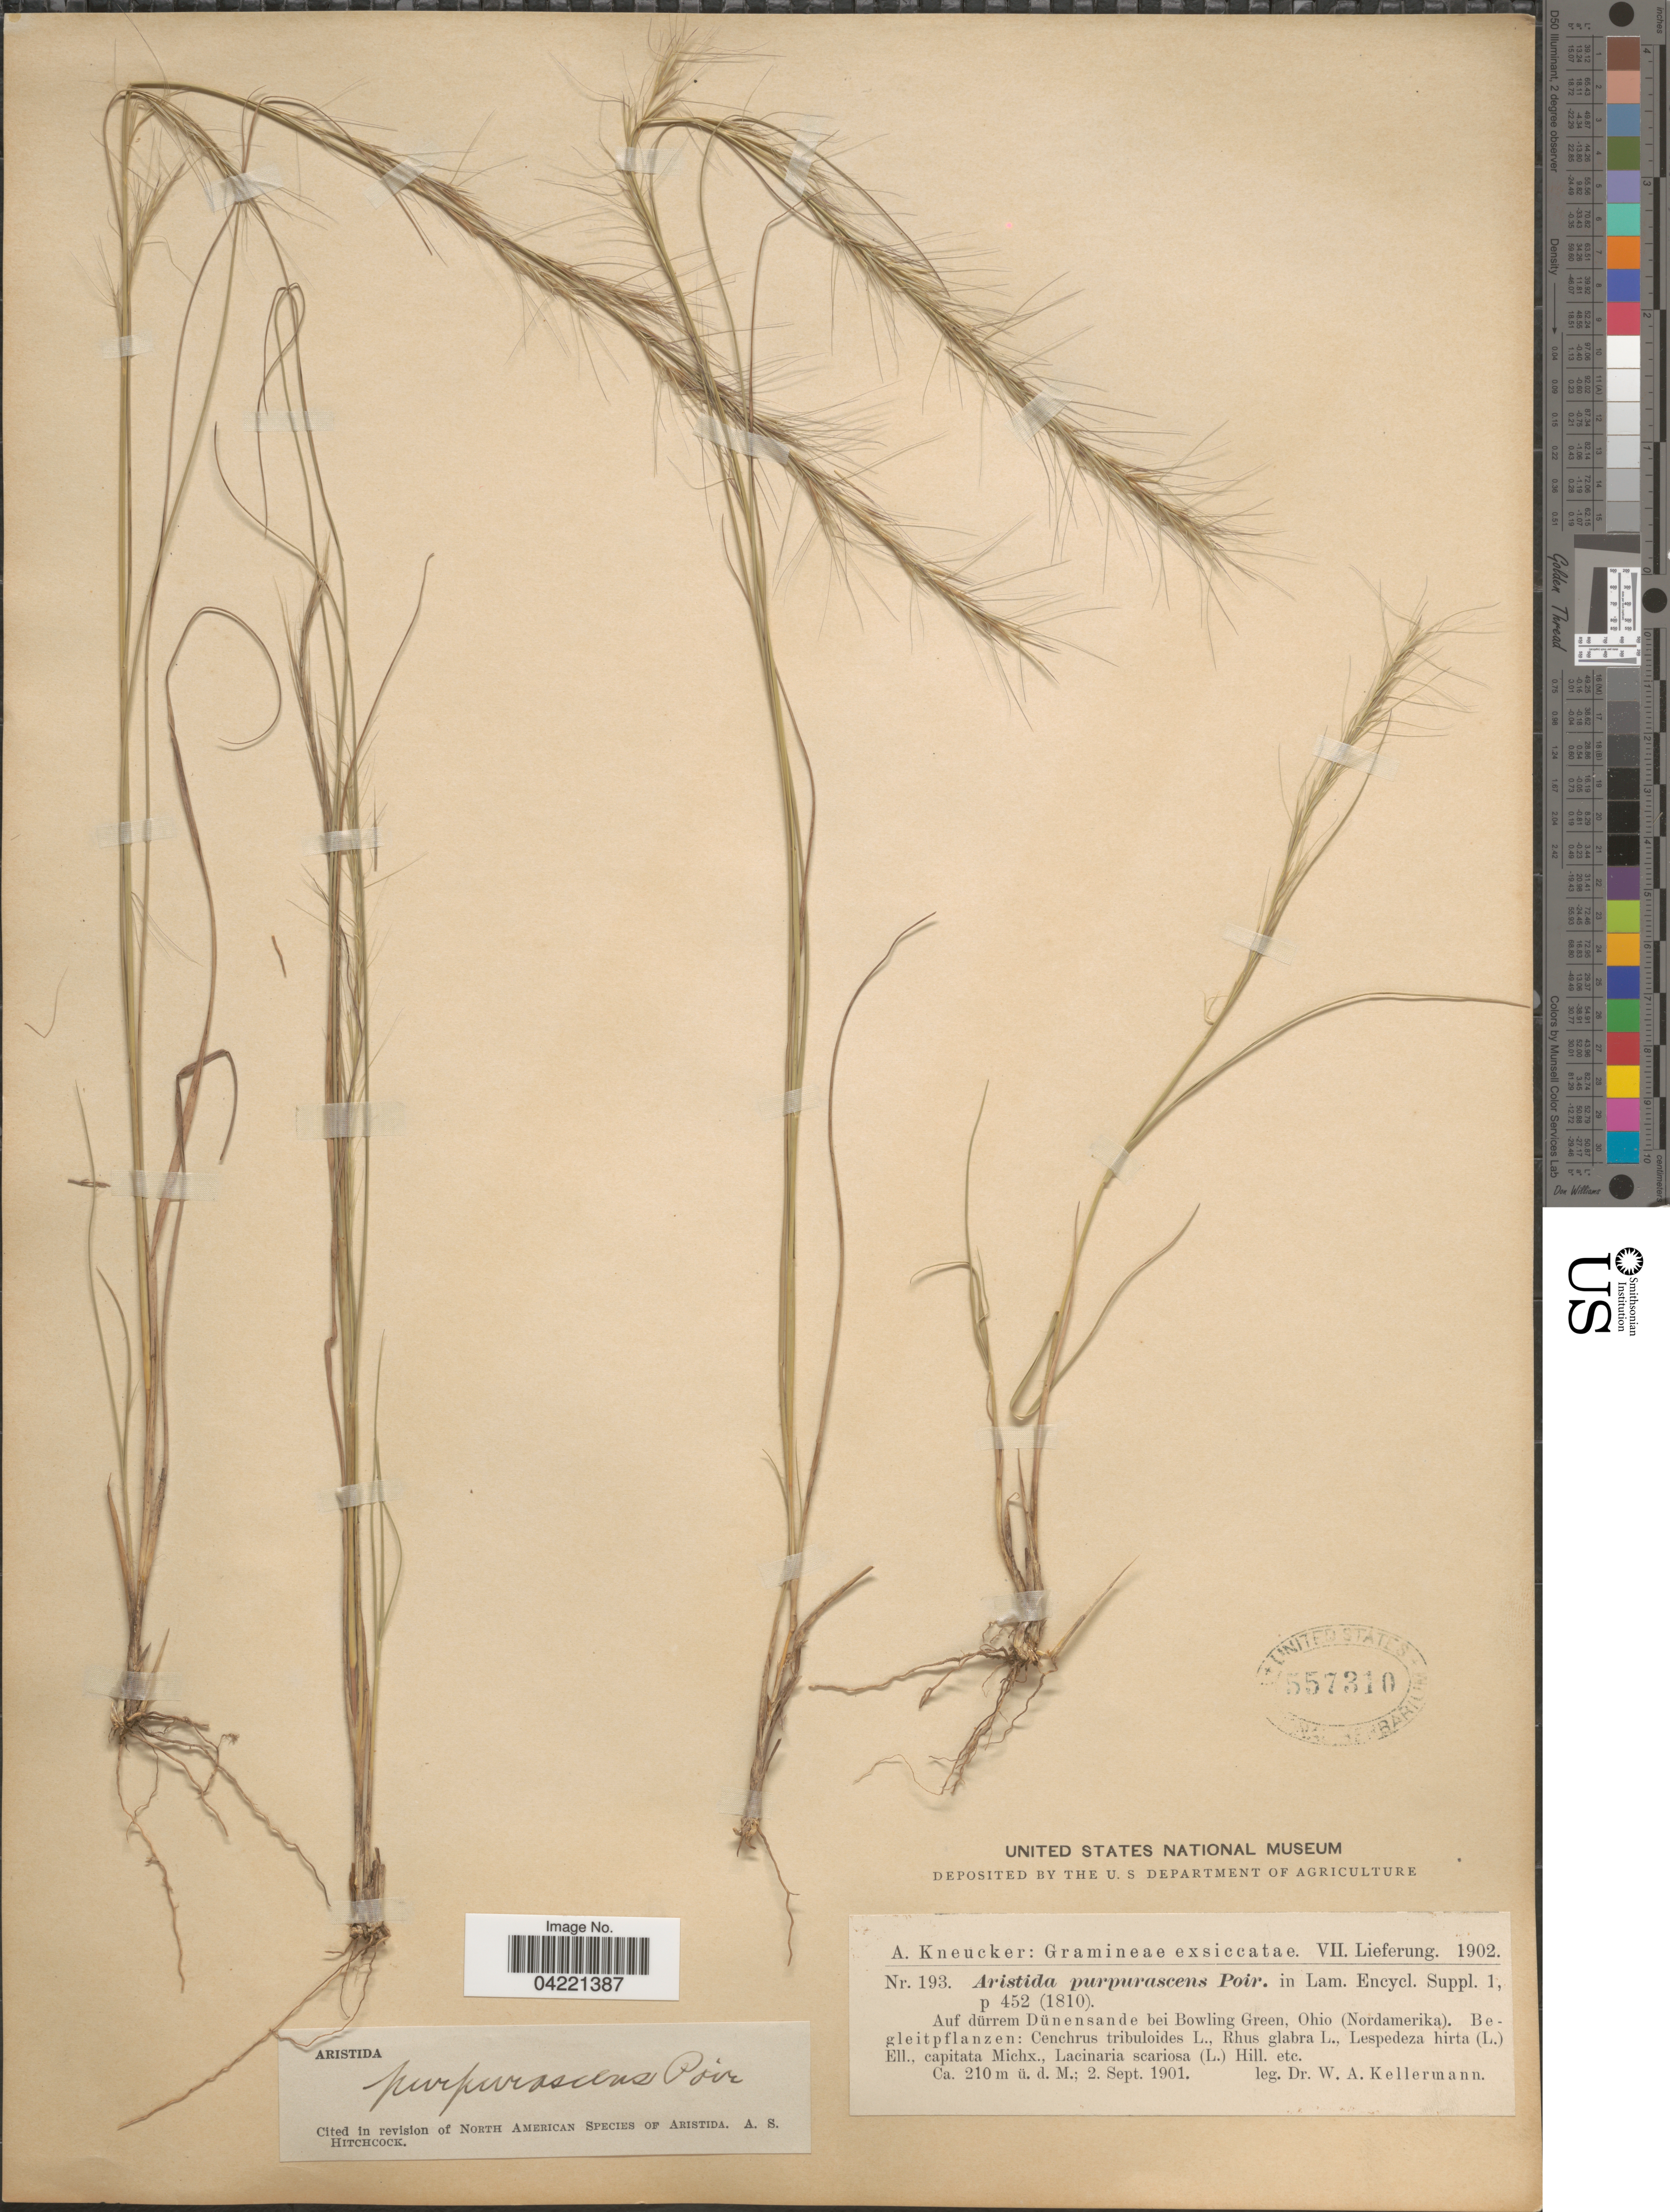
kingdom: Plantae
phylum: Tracheophyta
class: Liliopsida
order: Poales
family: Poaceae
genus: Aristida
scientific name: Aristida purpurascens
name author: Poir.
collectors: W. A. Kellermann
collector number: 193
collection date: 1901-09-02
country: United States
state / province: Ohio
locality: Auf dürren Dünensande bei Bowling Green, Ohio (Nordamerika).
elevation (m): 210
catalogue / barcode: US 557310